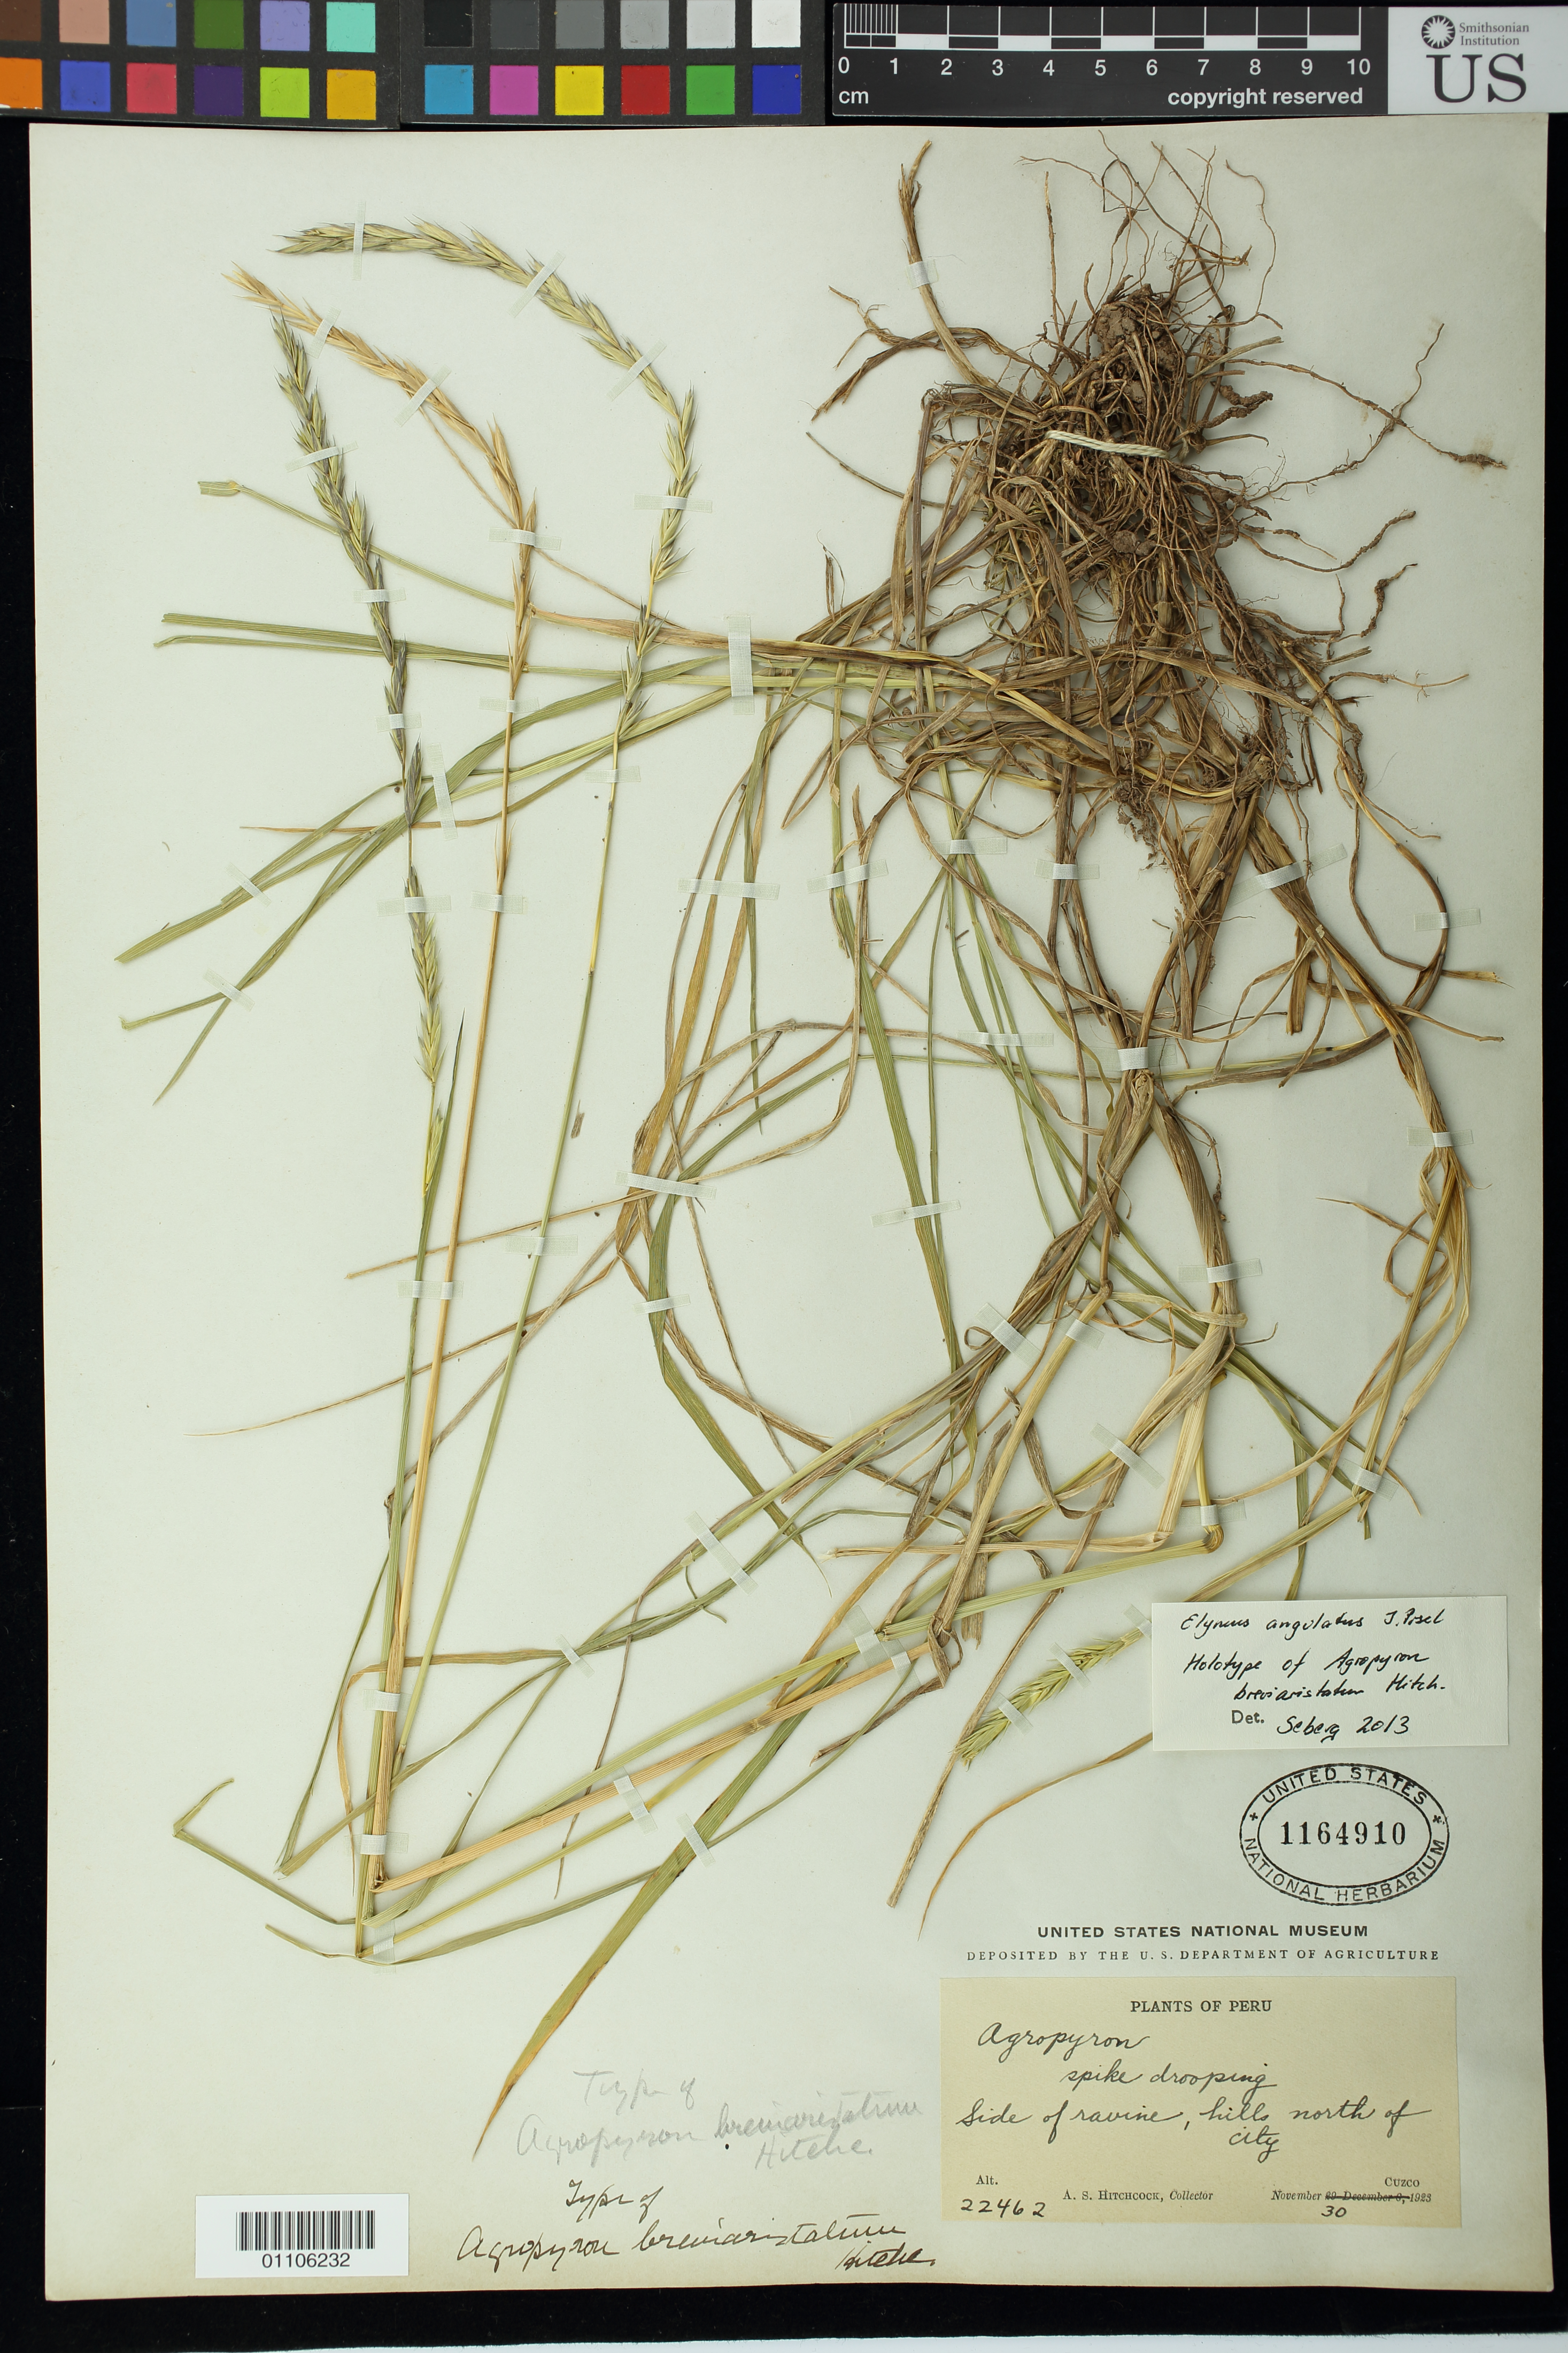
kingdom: Plantae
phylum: Tracheophyta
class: Liliopsida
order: Poales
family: Poaceae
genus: Agropyron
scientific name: Agropyron breviaristatum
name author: Hitchc.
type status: Holotype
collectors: A. S. Hitchcock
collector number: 22462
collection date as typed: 30 Nov 1923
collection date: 1923-11-30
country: Peru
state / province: Cusco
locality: Cuzco, side of ravine, hills north of city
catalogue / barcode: US 1164910